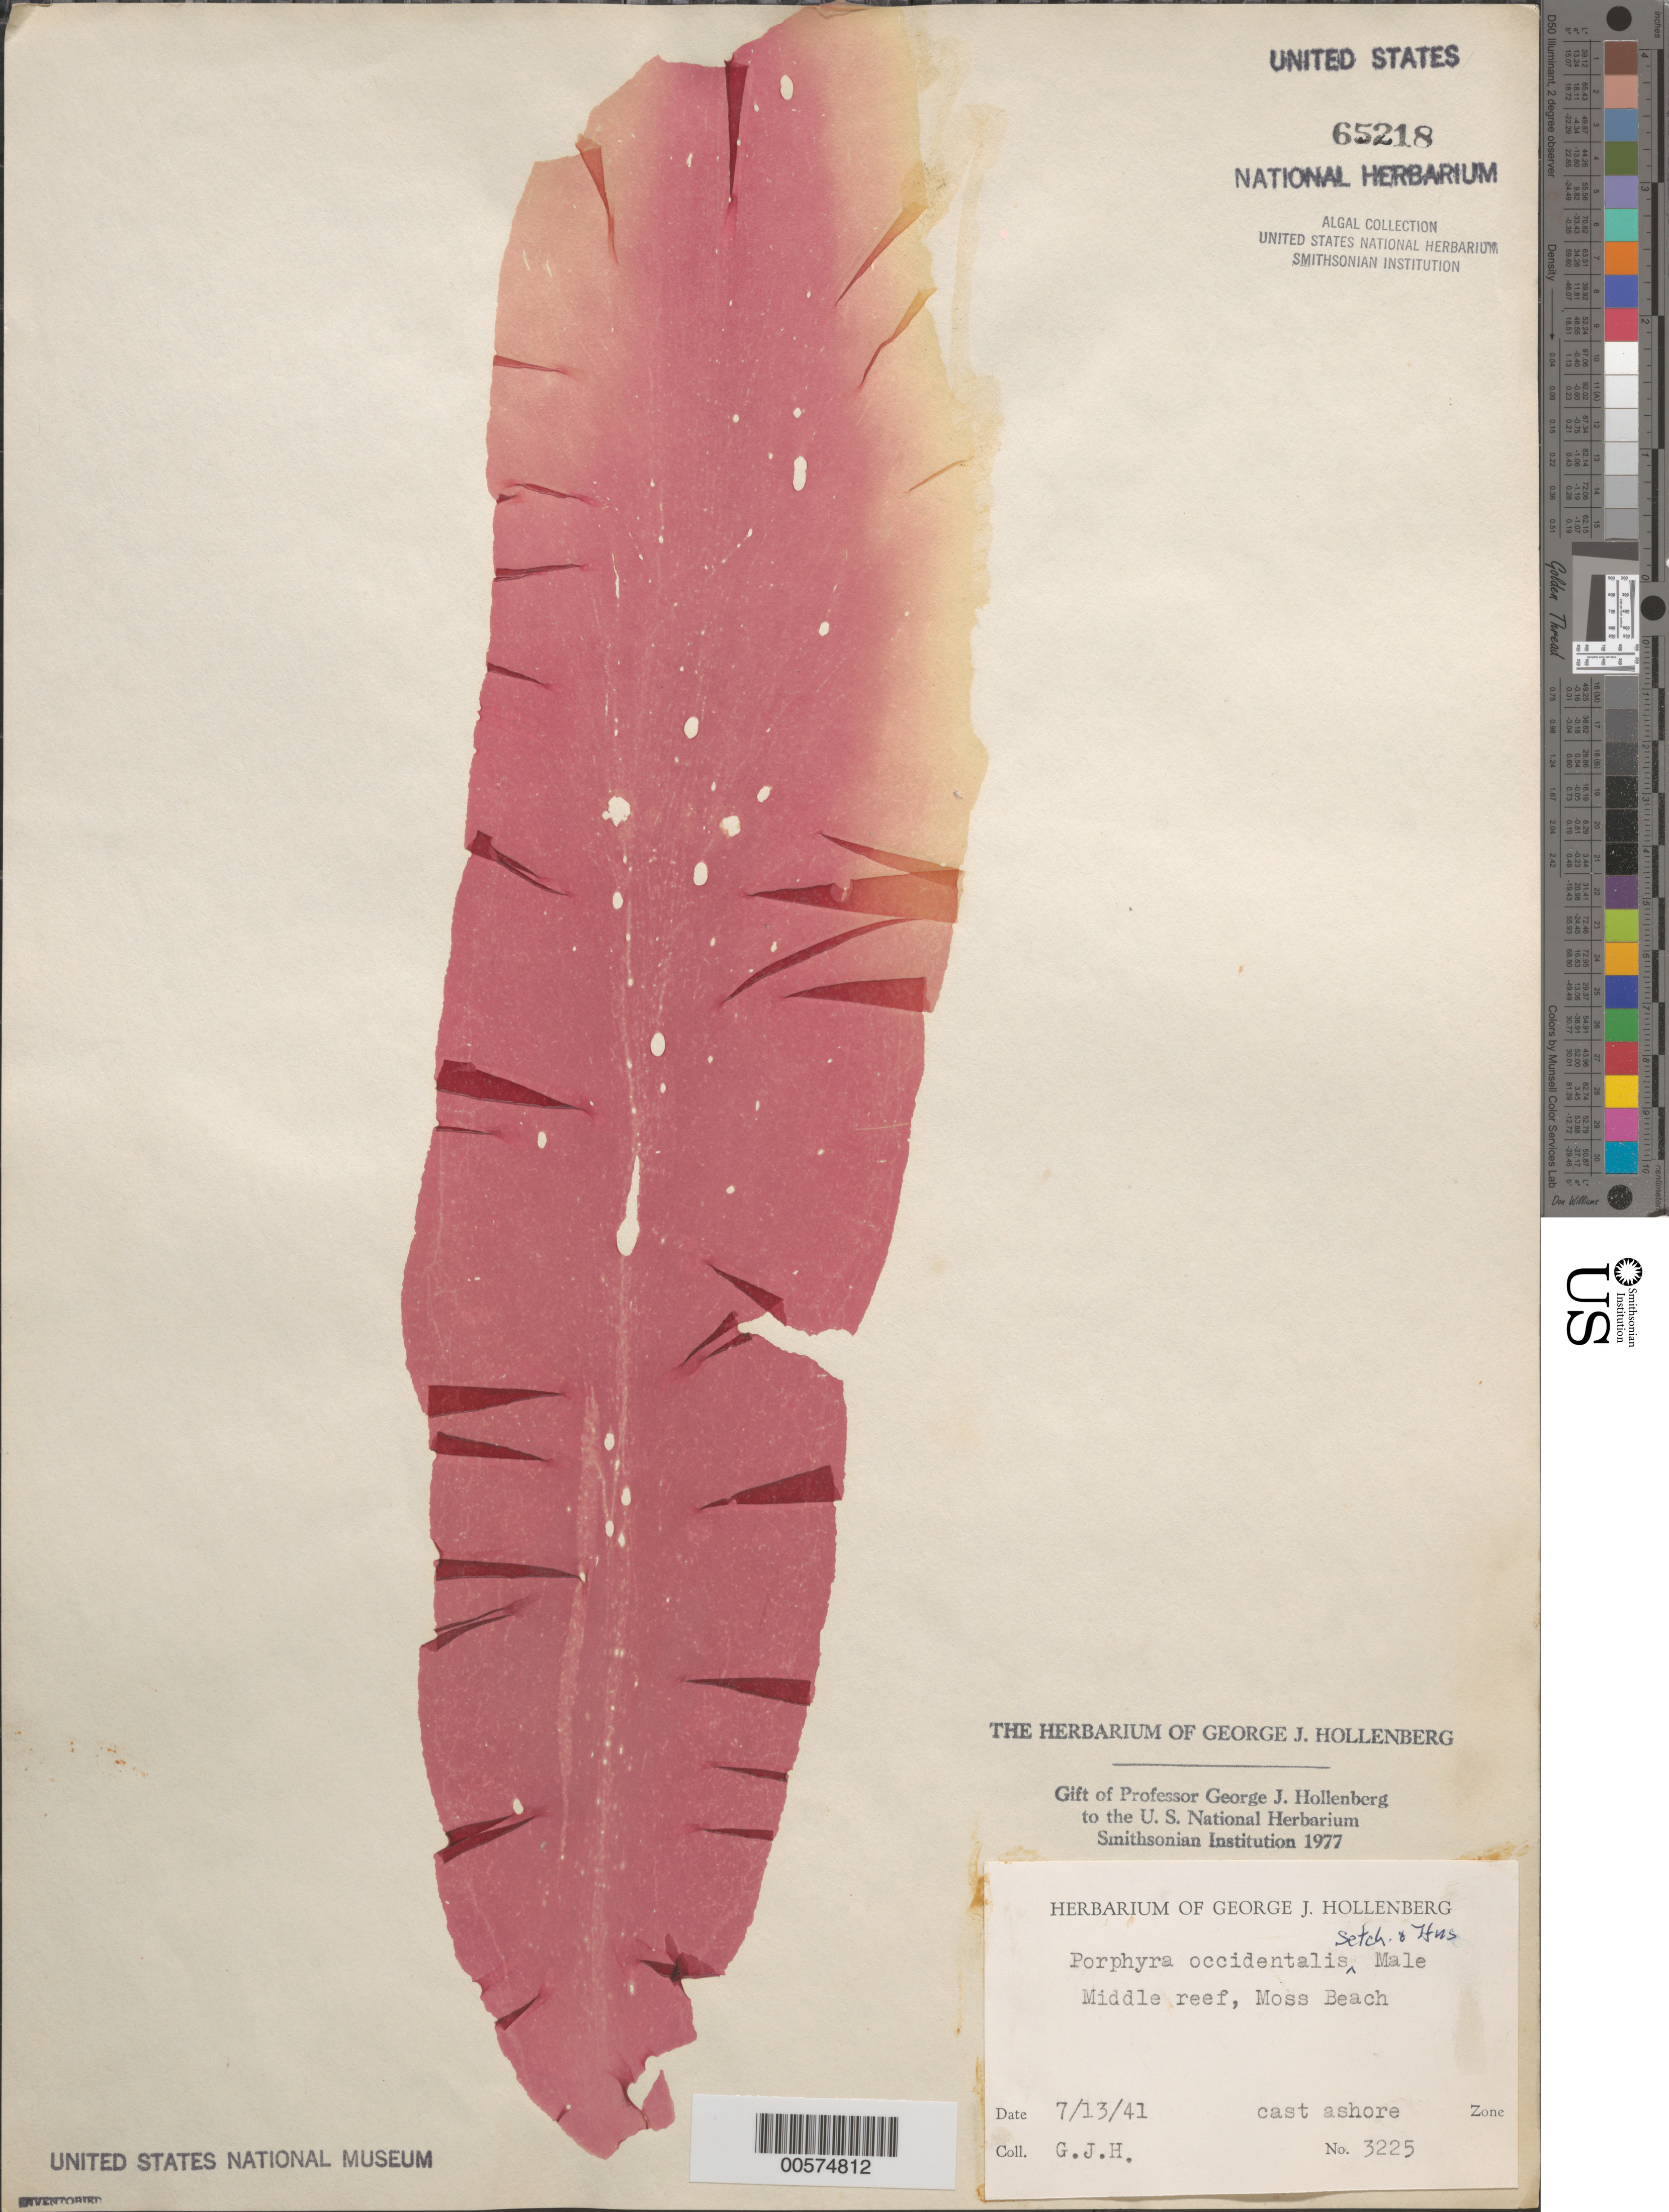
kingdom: Plantae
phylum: Rhodophyta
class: Bangiophyceae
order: Bangiales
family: Bangiaceae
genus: Porphyra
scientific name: Porphyra occidentalis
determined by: Hollenberg, George J.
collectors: G. Hollenberg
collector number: GJH 3225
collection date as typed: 13 Jul 1941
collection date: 1941-07-13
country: United States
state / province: California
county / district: Monterey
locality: Middle reef of Moss Beach, Pacific Grove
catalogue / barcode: US 65218